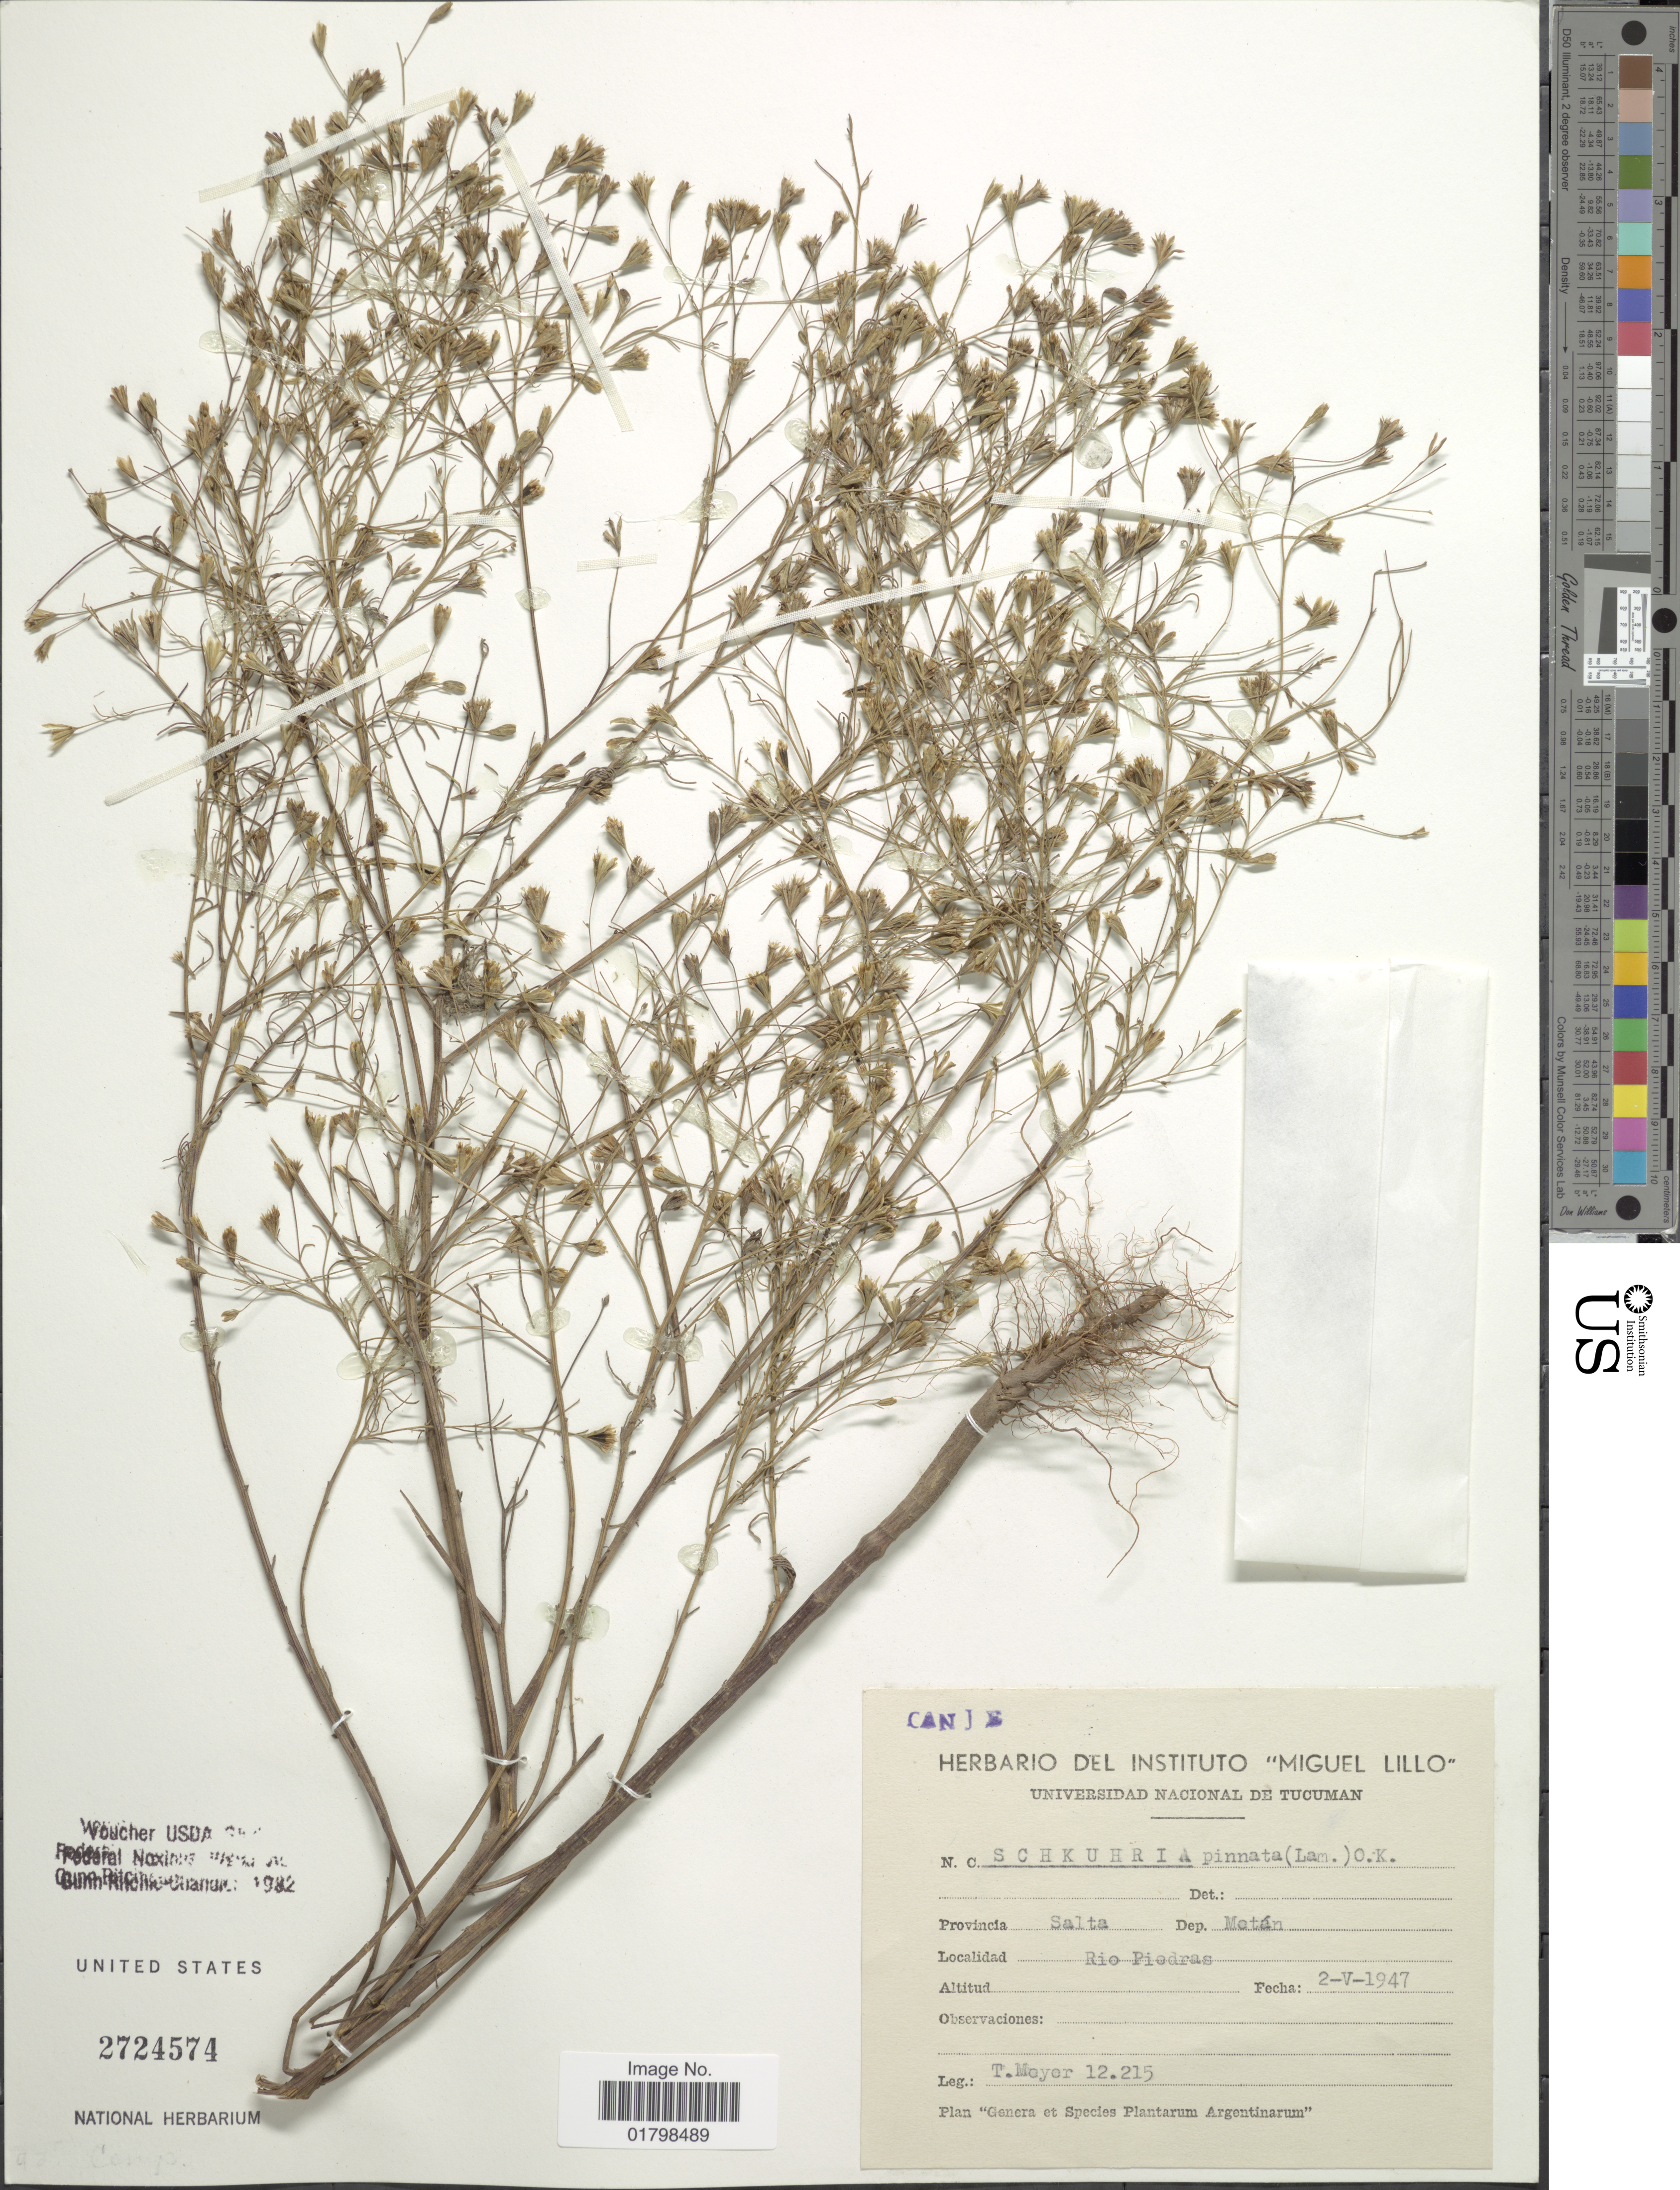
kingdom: Plantae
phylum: Tracheophyta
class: Magnoliopsida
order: Asterales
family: Asteraceae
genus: Schkuhria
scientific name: Schkuhria pinnata var. abrotanoides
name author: (Roth) Cabrera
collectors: T. Meyer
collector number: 12215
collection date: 1947-05-02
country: Argentina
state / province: Salta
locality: Dep. Metan, Rio Piedras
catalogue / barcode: US 2724574